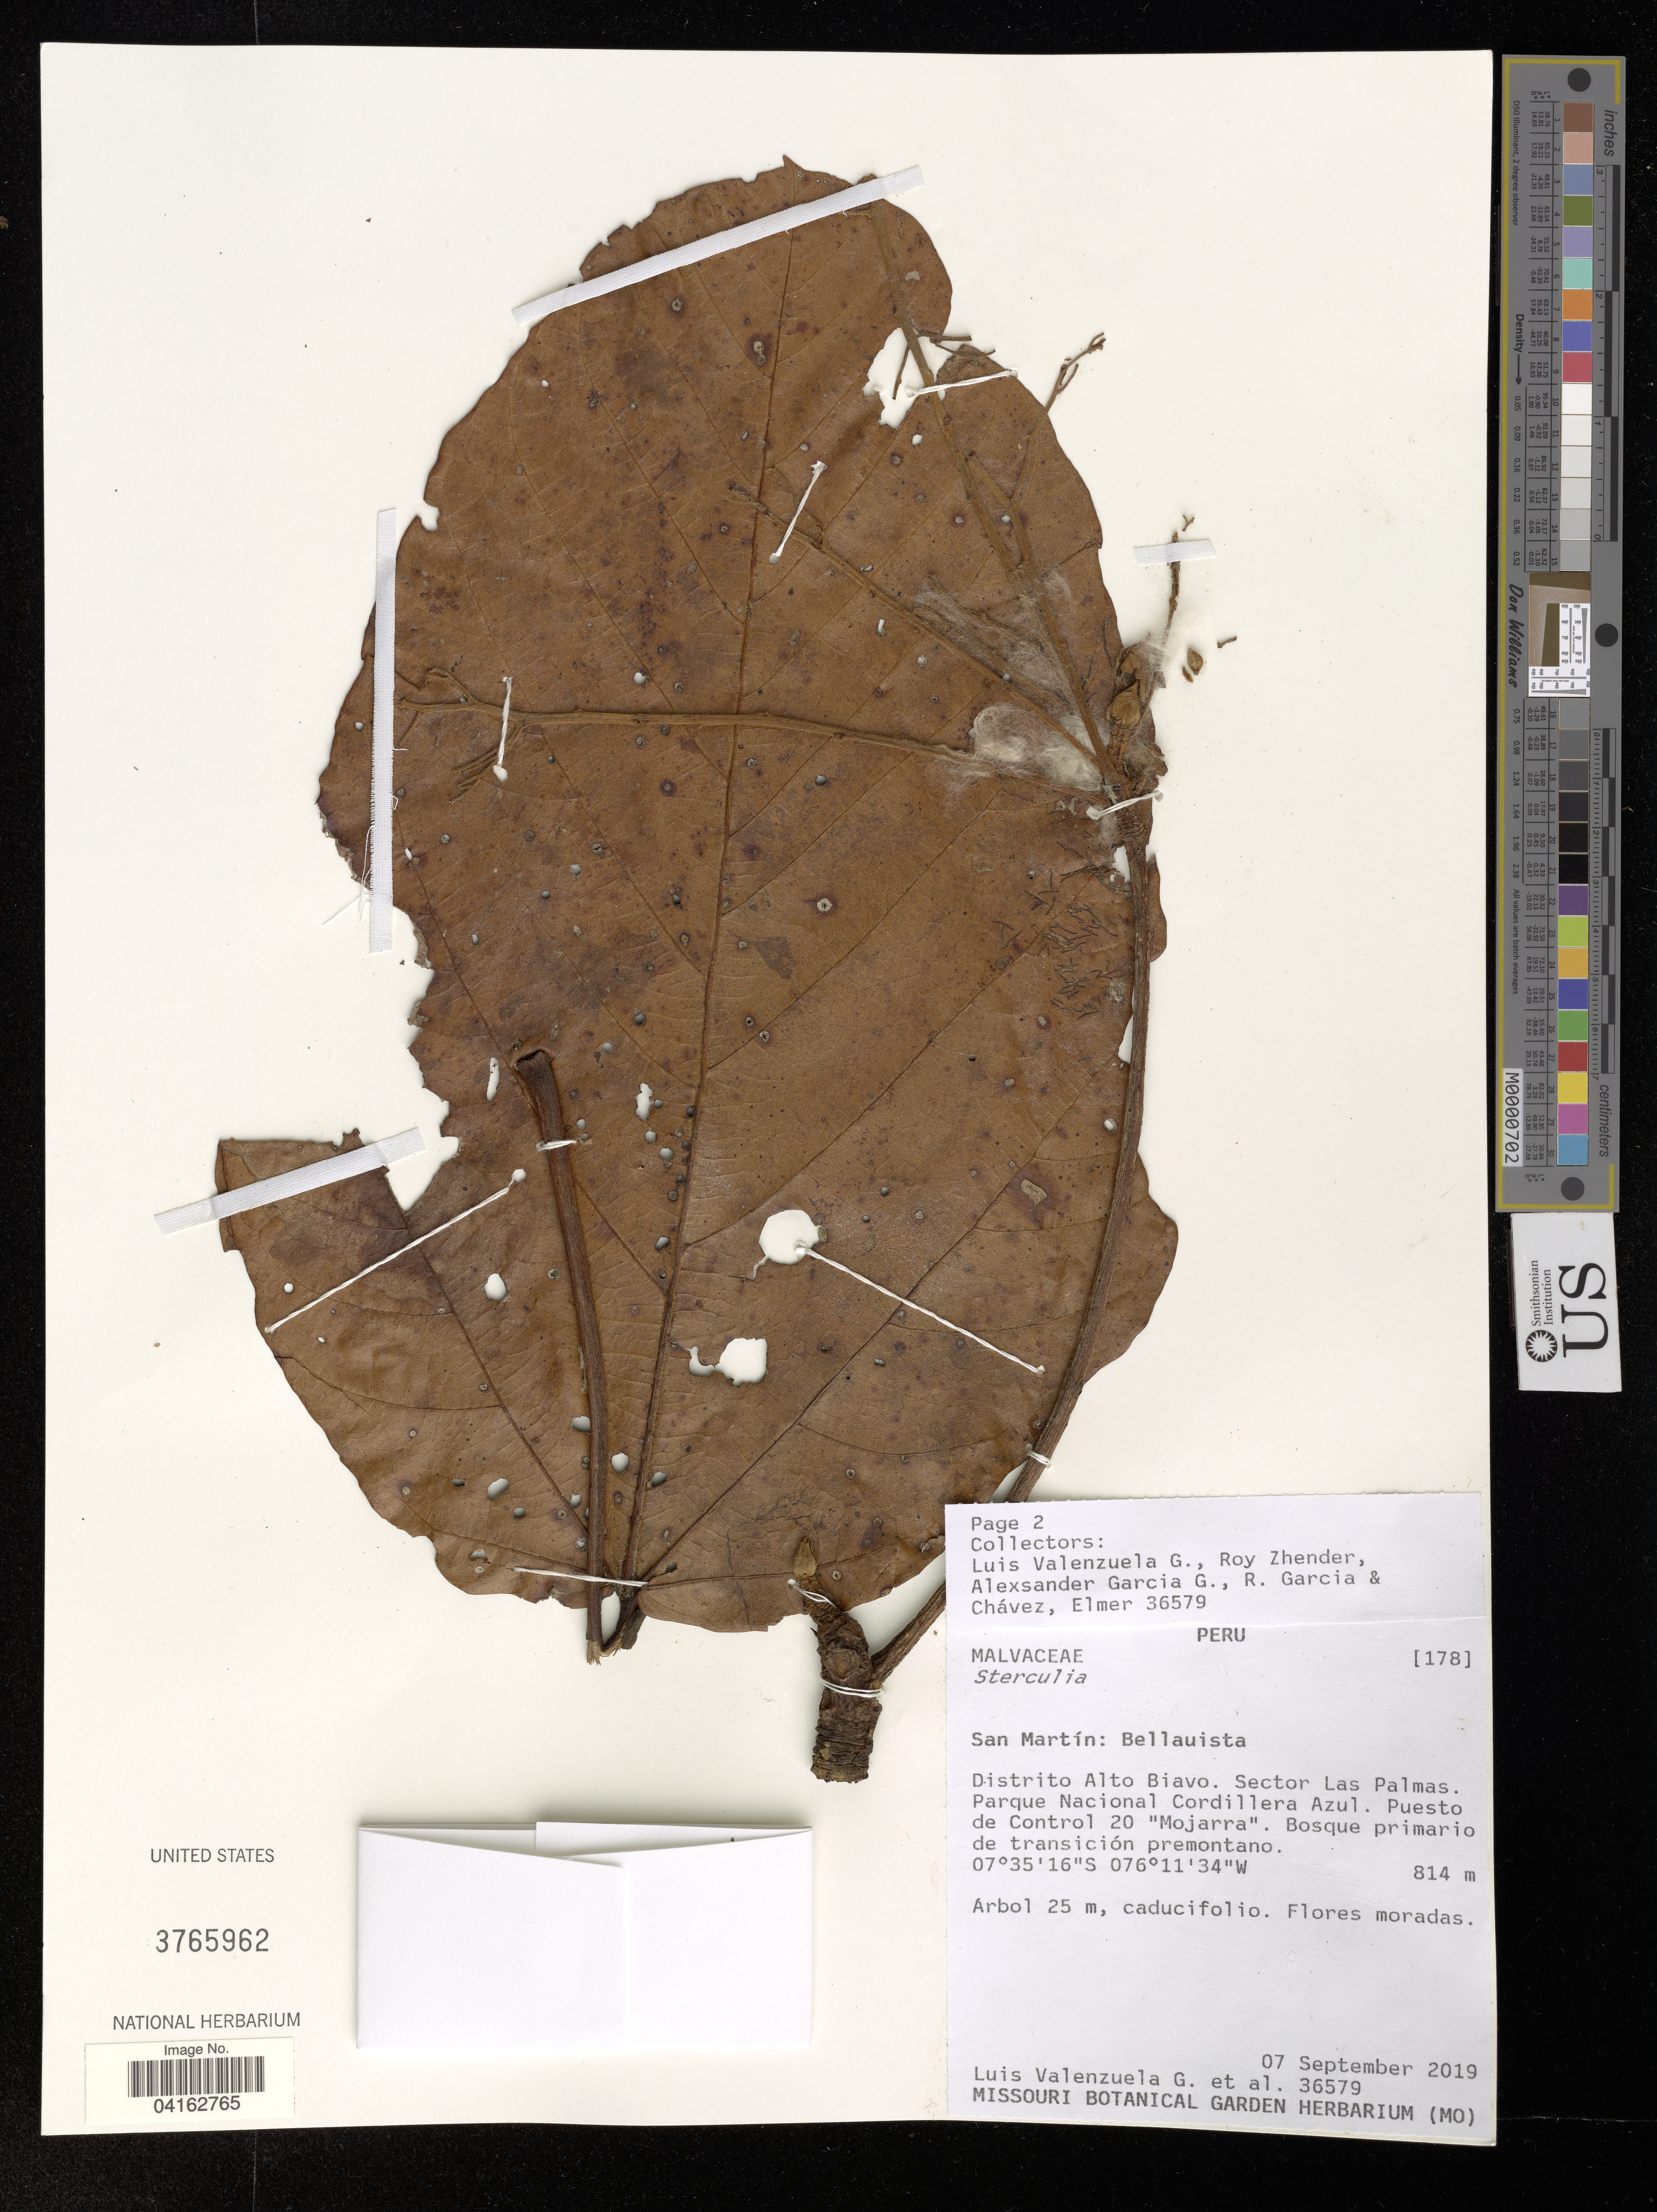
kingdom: Plantae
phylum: Tracheophyta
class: Magnoliopsida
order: Malvales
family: Malvaceae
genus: Sterculia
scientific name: Sterculia sp.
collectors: L. Valenzuela, R. Zhender, A. Garcia, R. García & et al.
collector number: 36579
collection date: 2019-09-07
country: Peru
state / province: San Martin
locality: Bellauista. Distrito Alto Biavo. Sector Las Palmas. Parque Nacional Cordillera Azul. Puesto de Control 20 "Mojarra".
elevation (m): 814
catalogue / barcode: US 3765962